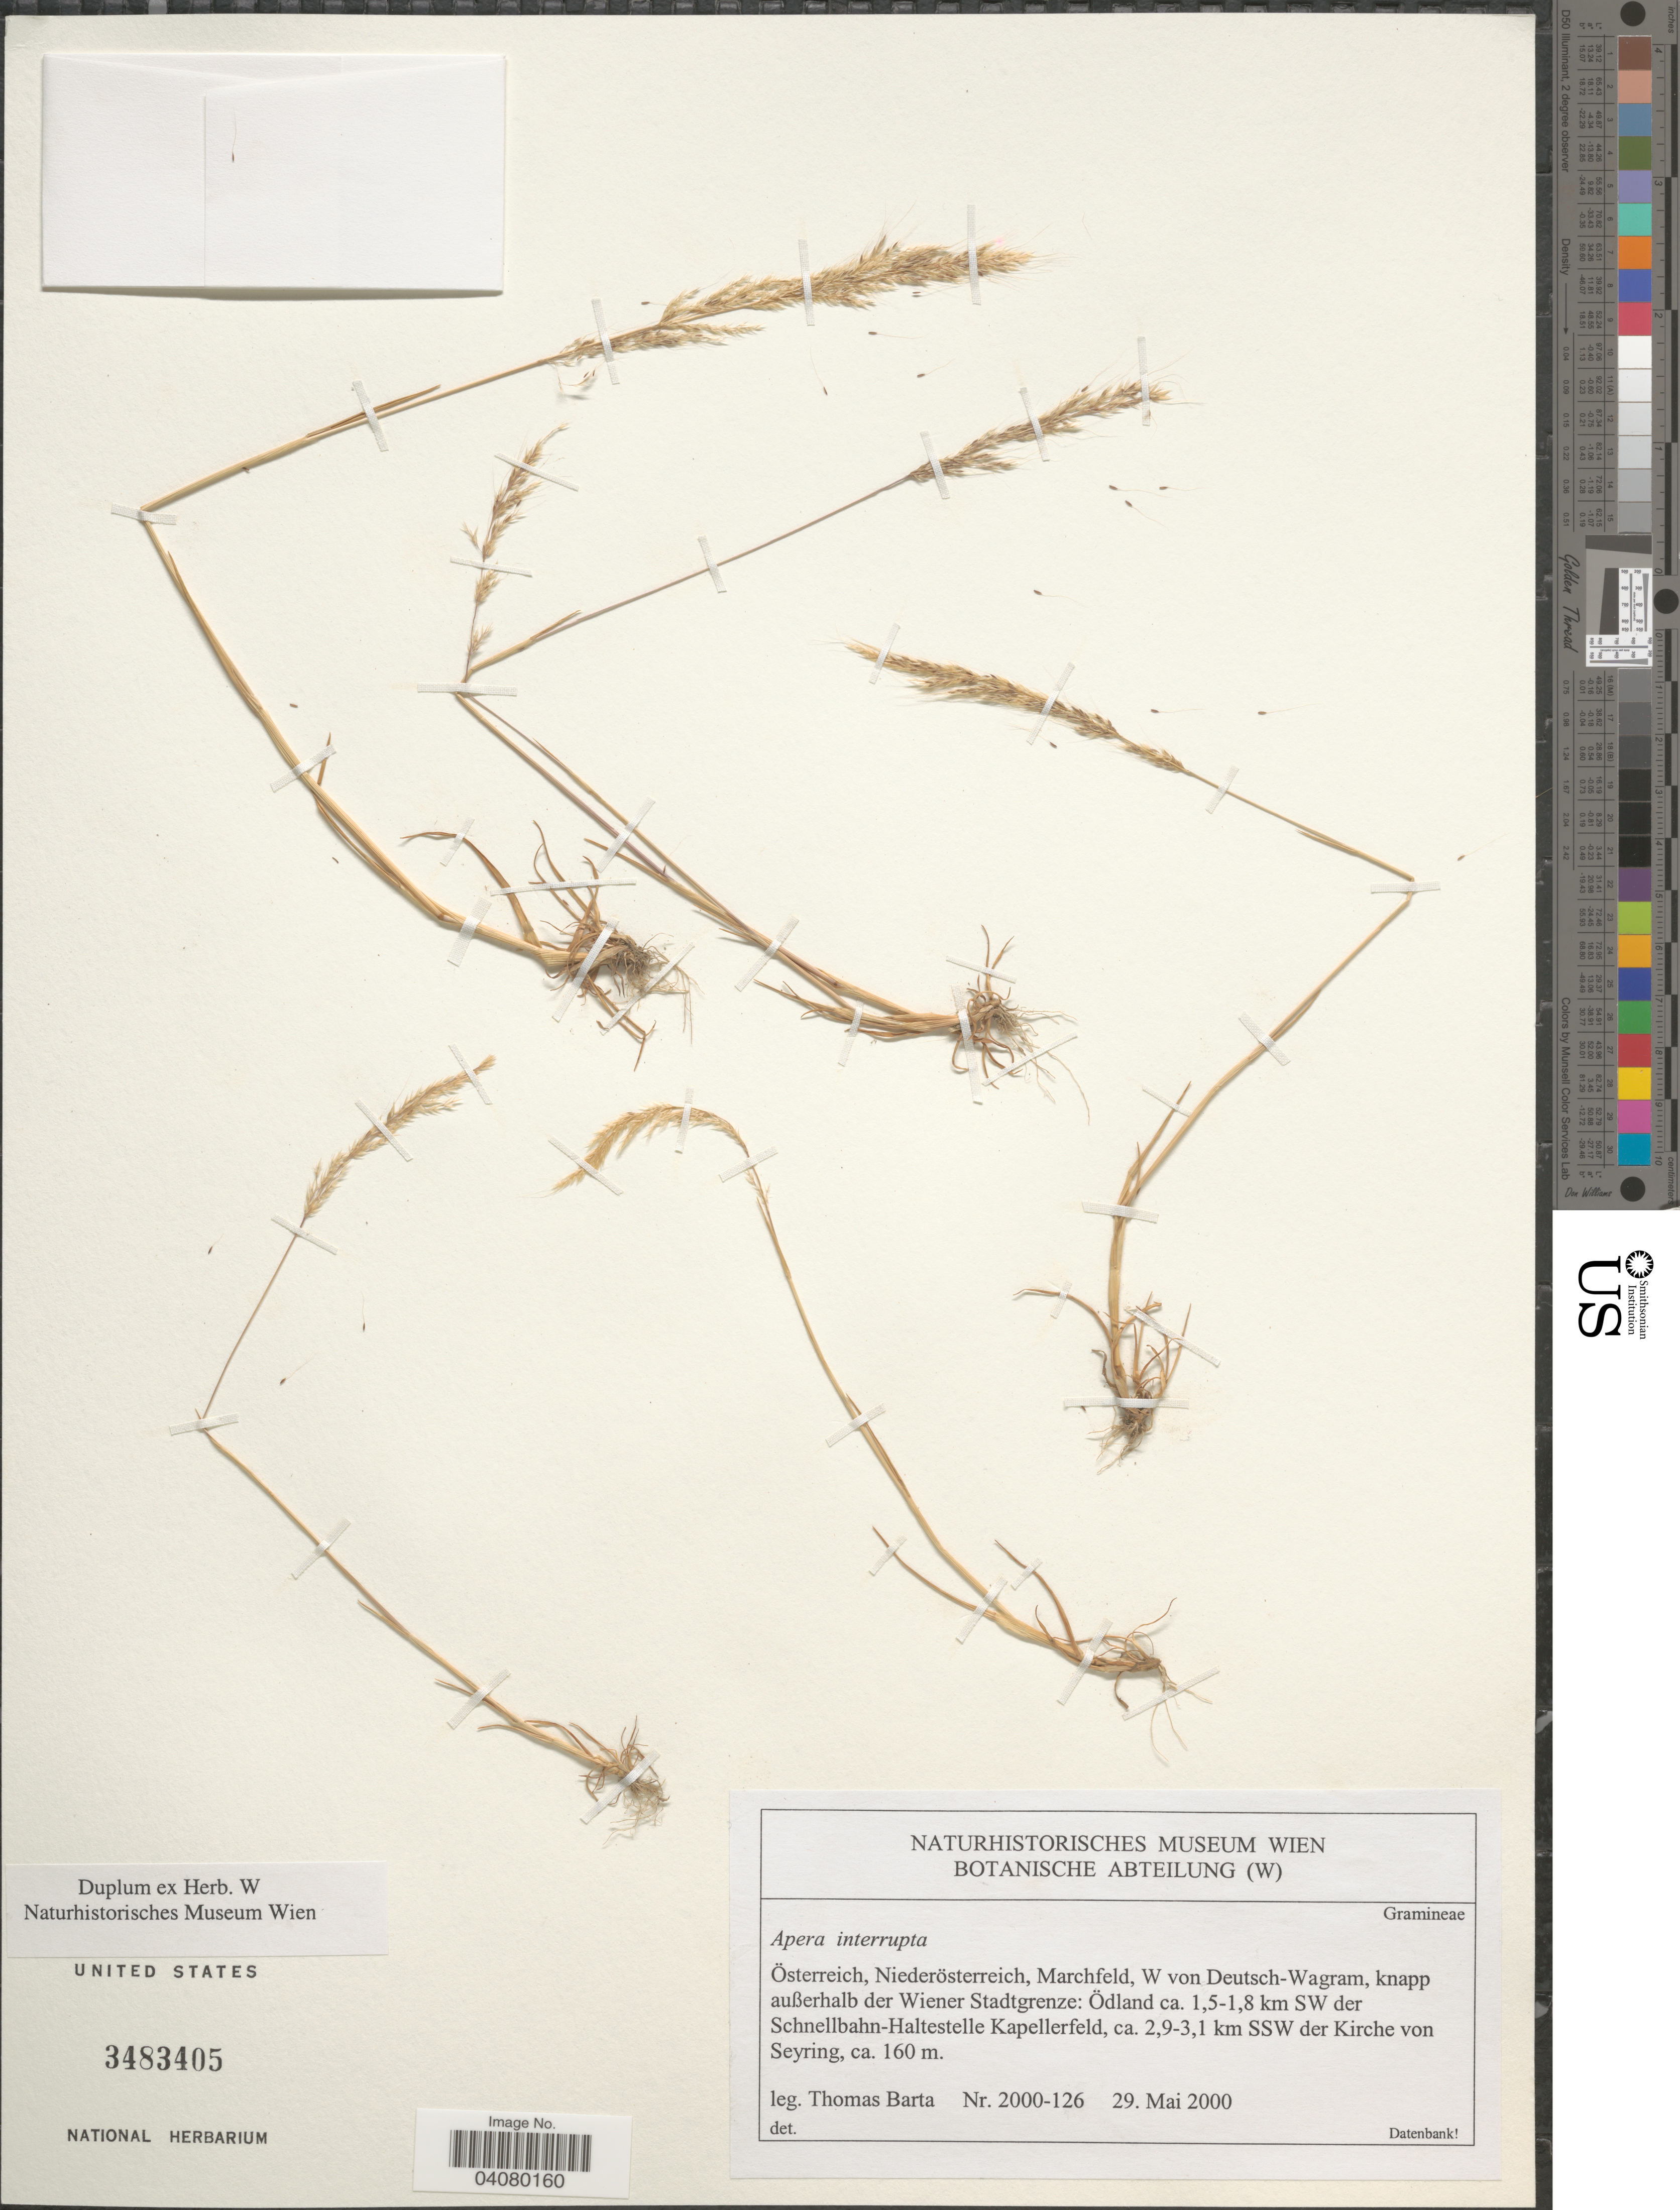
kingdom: Plantae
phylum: Tracheophyta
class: Liliopsida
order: Poales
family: Poaceae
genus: Apera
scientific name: Apera interrupta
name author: (L.) P. Beauv.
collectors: T. Barta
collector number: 2000-126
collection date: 2000-05-29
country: Austria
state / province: Niederosterreich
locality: Österreich, Marchfeld, W von Deutsch-Wagram, knapp außerhalb der Wiener Stadtgrenze: Ödland ca. 1,5-1,8 km SW der Schnellbahn-Haltestelle Kapellerfeld, ca. 2,9-3,1 km SSW der Kirche von Seyring.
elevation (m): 160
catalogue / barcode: US 3483405